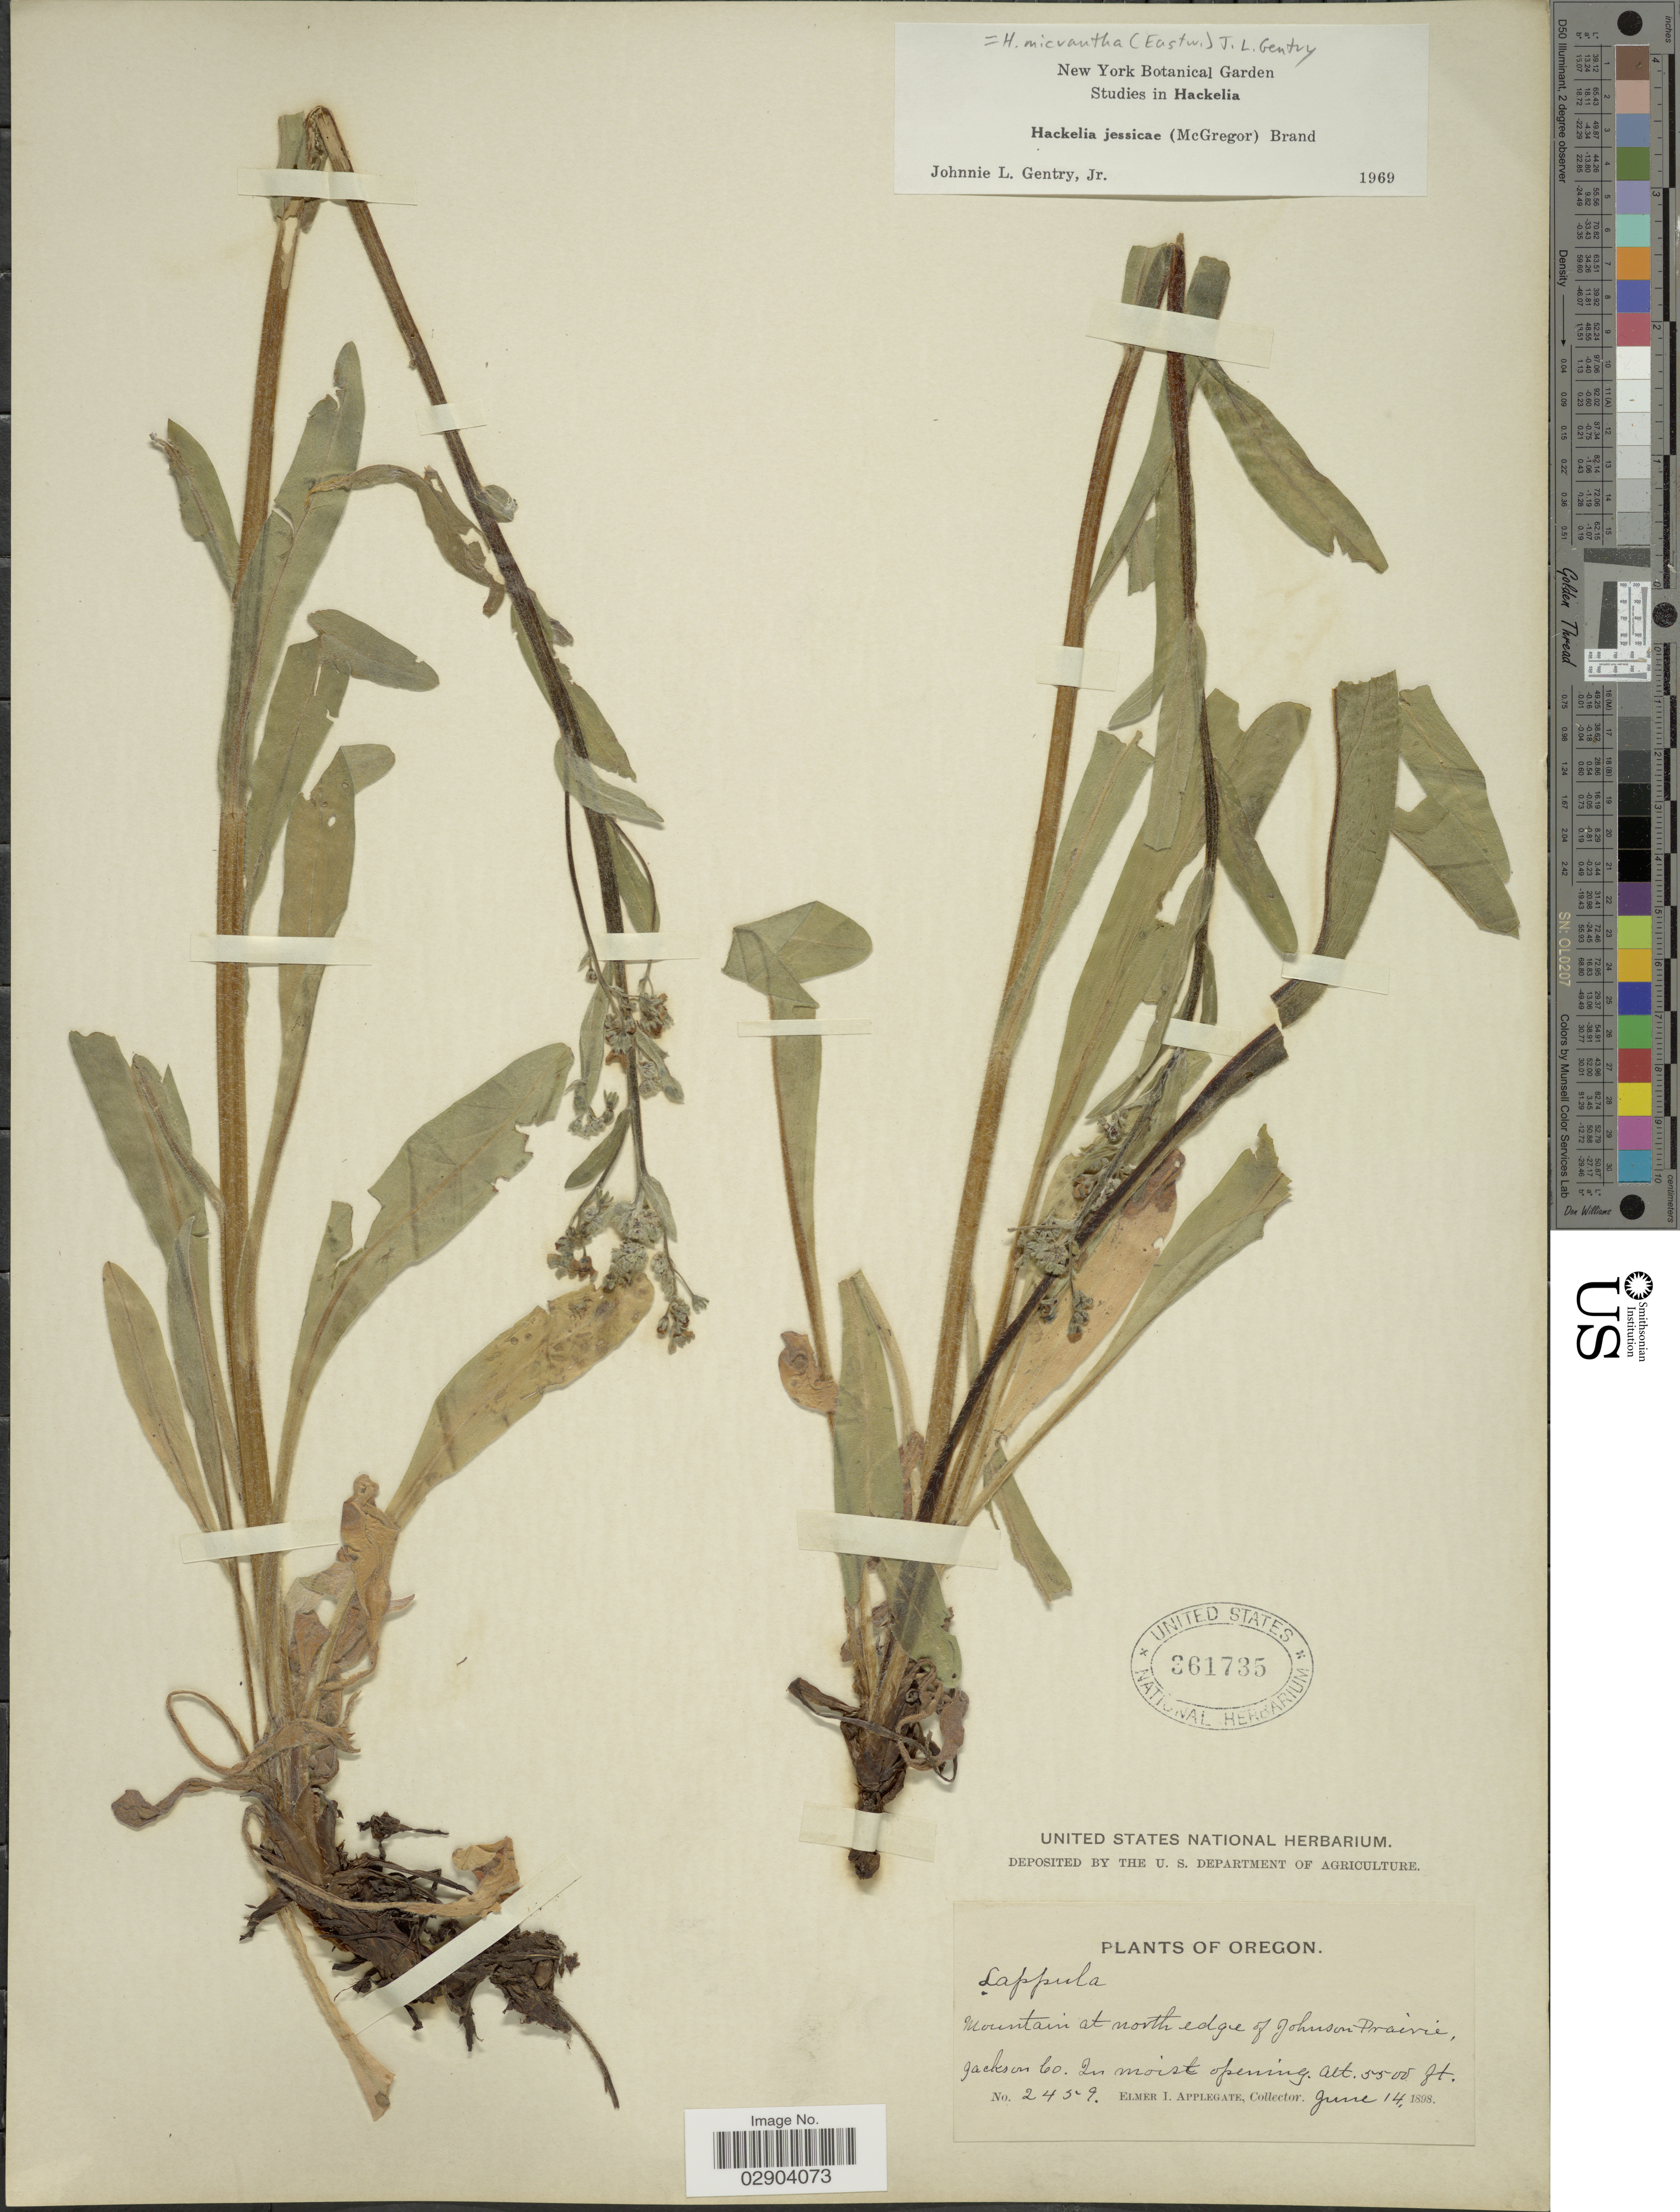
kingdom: Plantae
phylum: Tracheophyta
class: Magnoliopsida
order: Boraginales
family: Boraginaceae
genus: Hackelia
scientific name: Hackelia micrantha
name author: (Eastw.) J.L. Gentry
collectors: E. I. Applegate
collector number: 2459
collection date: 1898-06-14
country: United States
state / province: Oregon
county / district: Jackson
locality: Mountain at north edge of Johnson Prairie, Jackson Co. In moist opening.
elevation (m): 1676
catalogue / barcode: US 361735